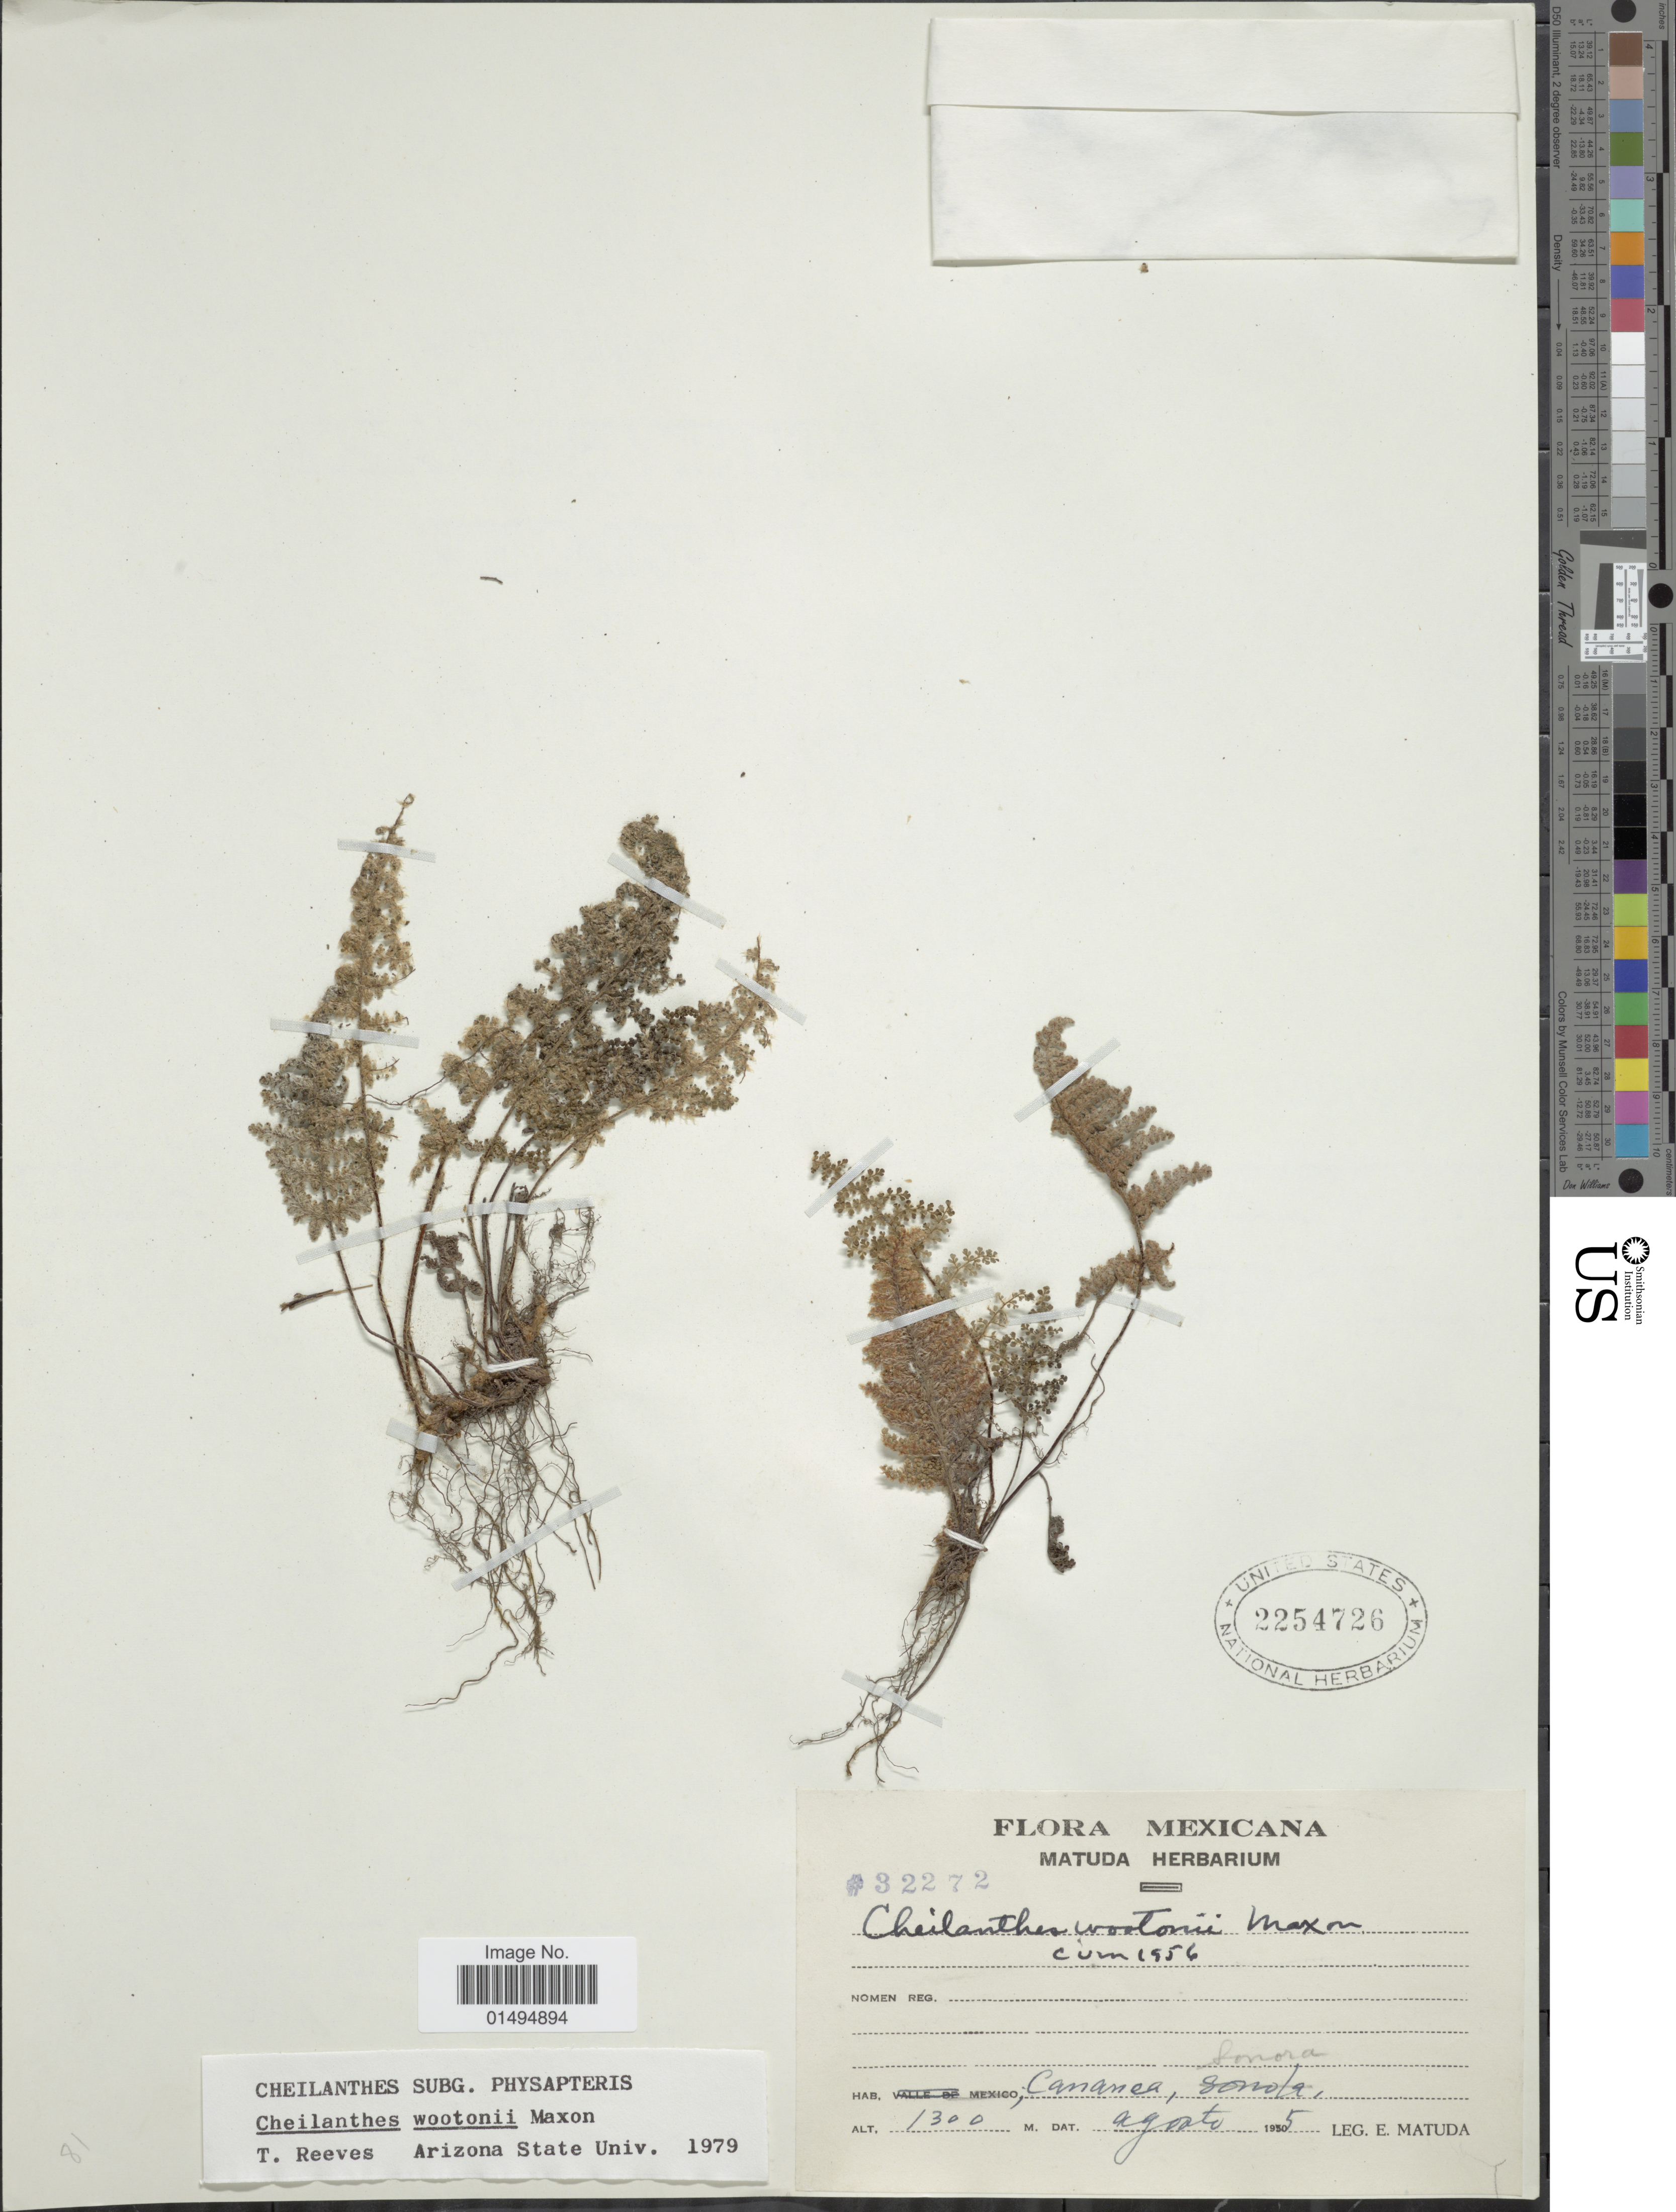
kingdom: Plantae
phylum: Tracheophyta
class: Polypodiopsida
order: Polypodiales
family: Pteridaceae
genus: Myriopteris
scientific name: Myriopteris wootonii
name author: (Maxon) Grusz & Windham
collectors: E. Matuda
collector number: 32272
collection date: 1955-08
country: Mexico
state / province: Sonora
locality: Cananea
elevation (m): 1300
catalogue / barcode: US 2254726